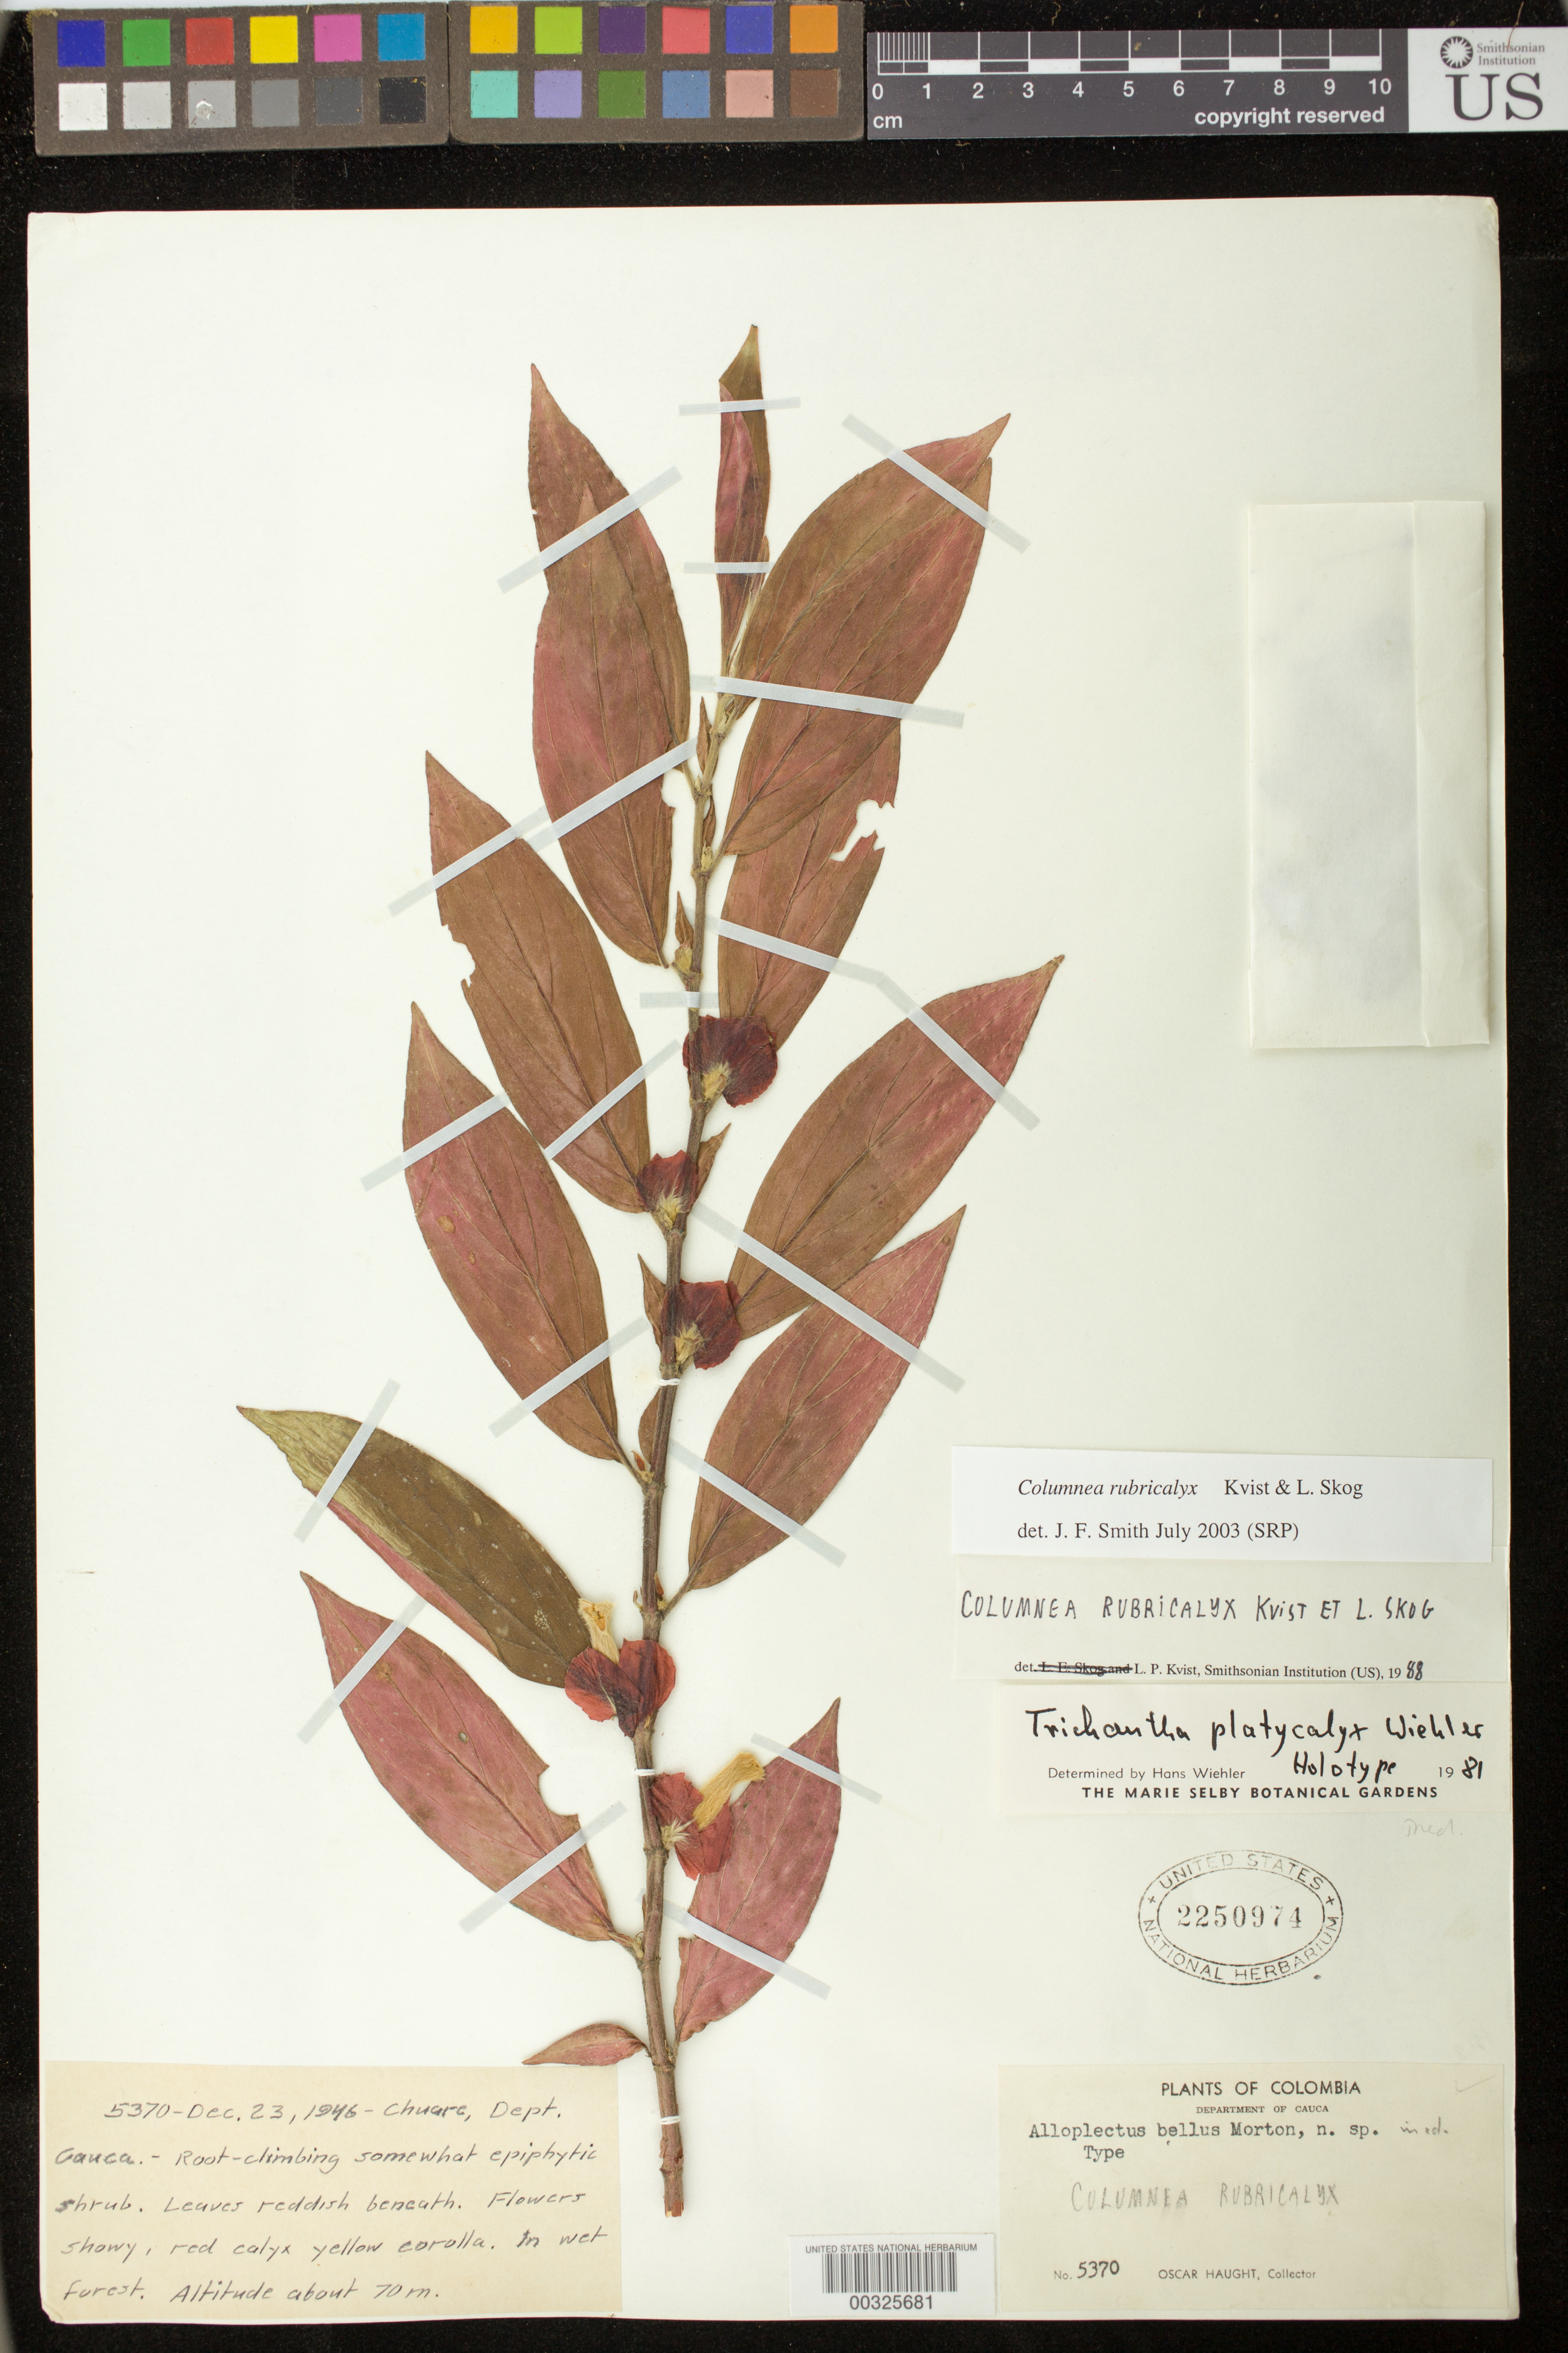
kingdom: Plantae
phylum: Tracheophyta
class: Magnoliopsida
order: Lamiales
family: Gesneriaceae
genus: Columnea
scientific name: Columnea rubricalyx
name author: L.P. Kvist & L.E. Skog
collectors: O. L. Haught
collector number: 5370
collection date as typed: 23 Dec 1946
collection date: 1946-12-23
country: Colombia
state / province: Cauca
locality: Chuare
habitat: In wet forest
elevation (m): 70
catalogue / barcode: US 2250974